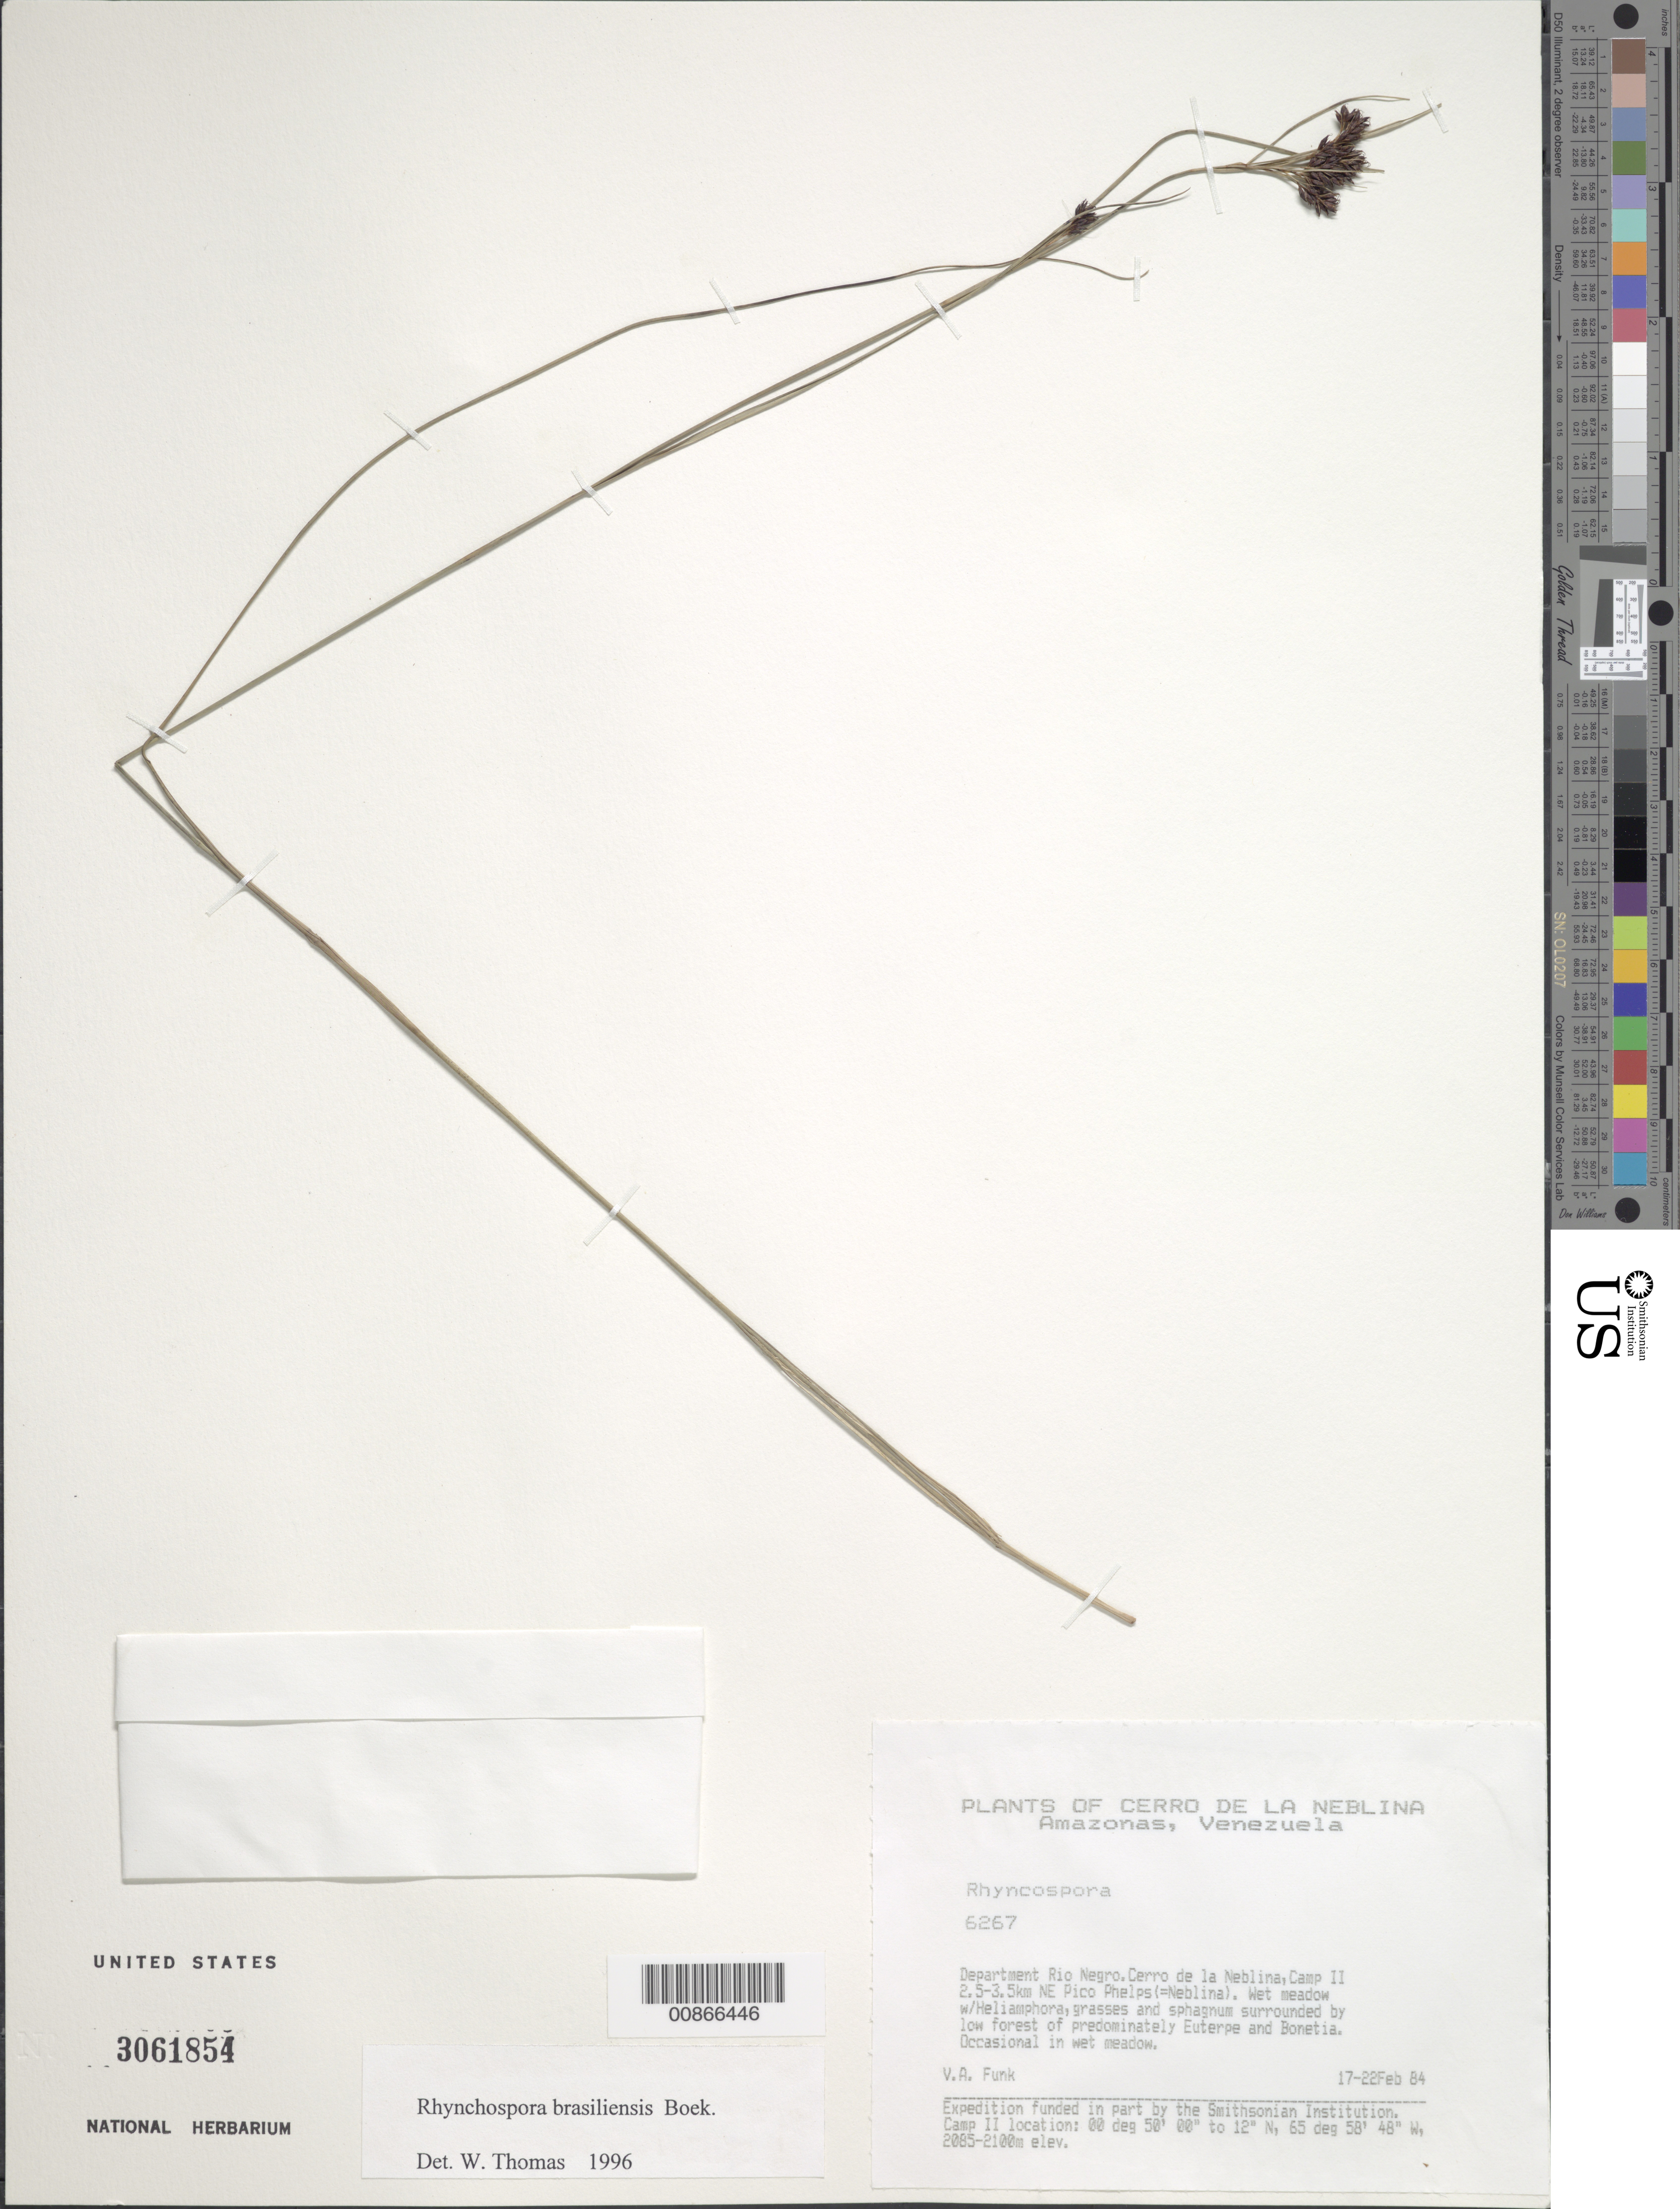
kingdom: Plantae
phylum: Tracheophyta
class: Liliopsida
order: Poales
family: Cyperaceae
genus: Rhynchospora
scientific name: Rhynchospora brasiliensis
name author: Boeckeler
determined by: Thomas, W. W., (NY), New York Botanical Garden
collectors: V. Funk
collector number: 6267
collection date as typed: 17-Feb-84 to 22-Feb-84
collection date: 1984-02-17/1984-02-22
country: Venezuela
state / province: Amazonas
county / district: Río Negro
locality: Cerro de la Neblina, Camp II 2.5-3.5 km NE Pico Phelps (=Neblina)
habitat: Wet meadow w/ Heliamphora, grasses and sphagnum surrounded by low forest of predominately Euterpe and Bonetia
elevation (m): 2085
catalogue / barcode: US 3061854